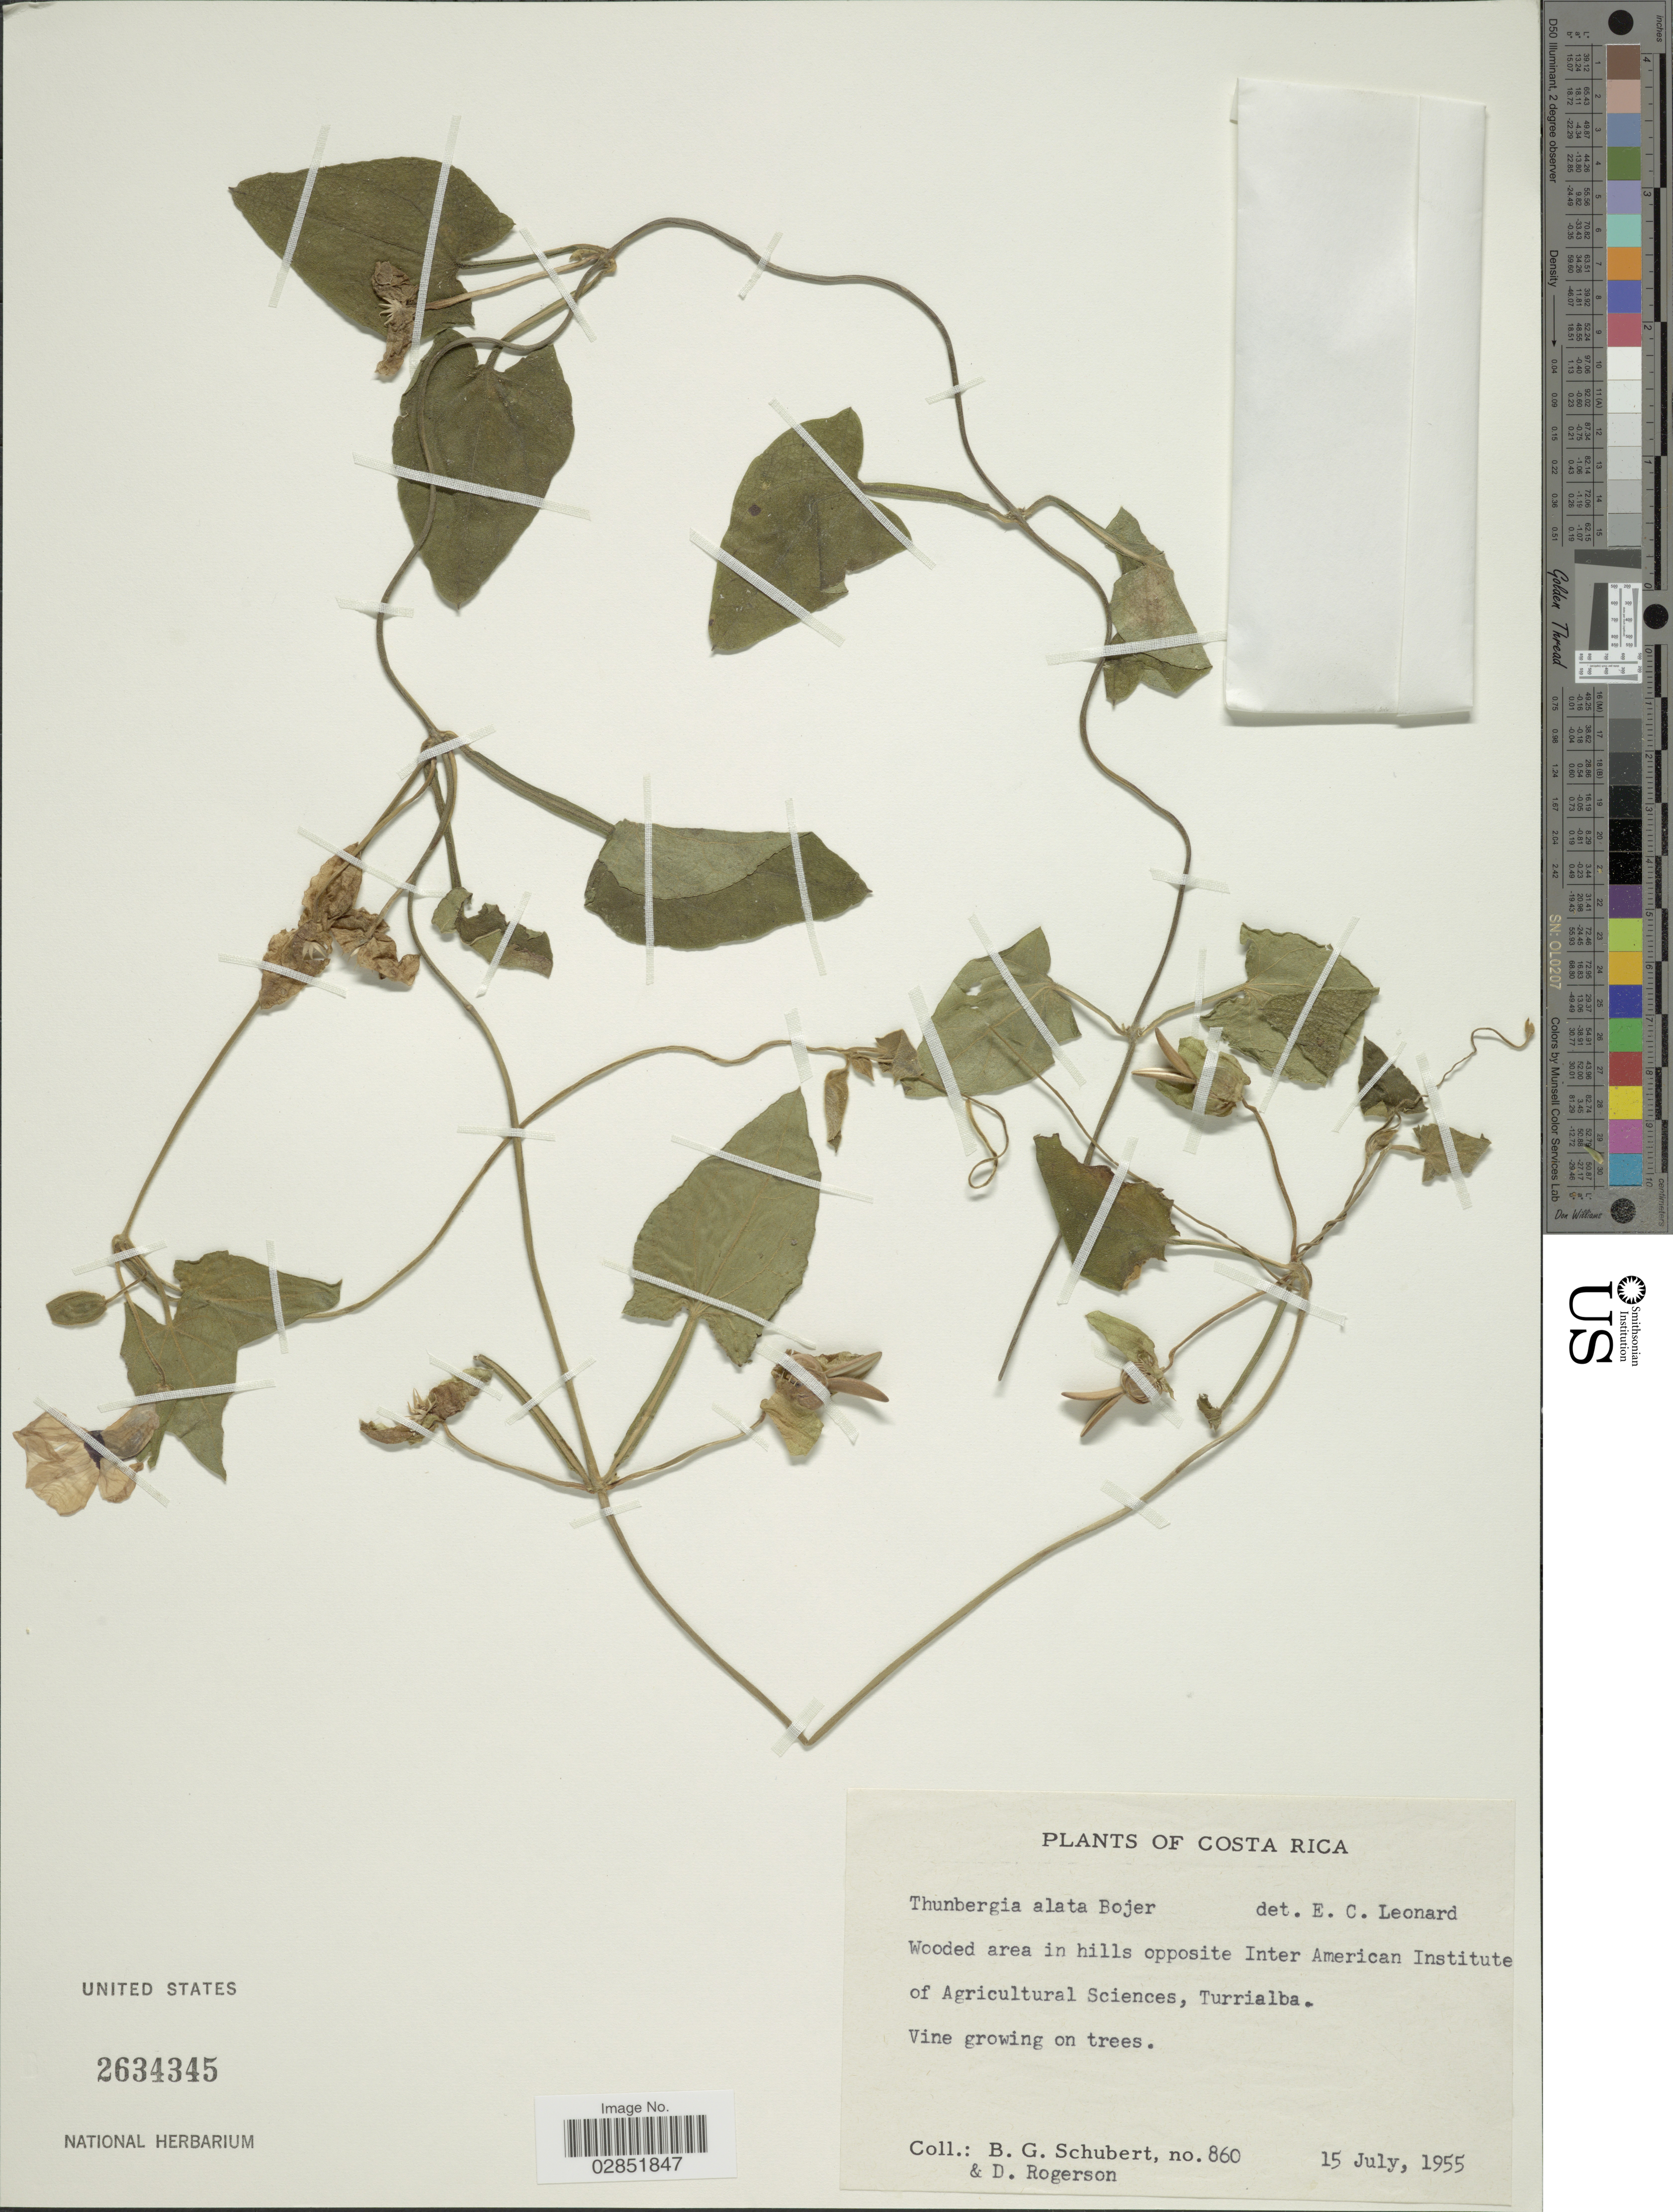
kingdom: Plantae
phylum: Tracheophyta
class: Magnoliopsida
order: Lamiales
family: Acanthaceae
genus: Thunbergia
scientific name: Thunbergia alata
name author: Bojer ex Sims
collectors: B. Schubert & D. Rogerson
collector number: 860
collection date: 1955-07-15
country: Costa Rica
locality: Wooded area in hills opposite Inter American Institute of Agricultural Sciences, Turrialba.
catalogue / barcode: US 2634345